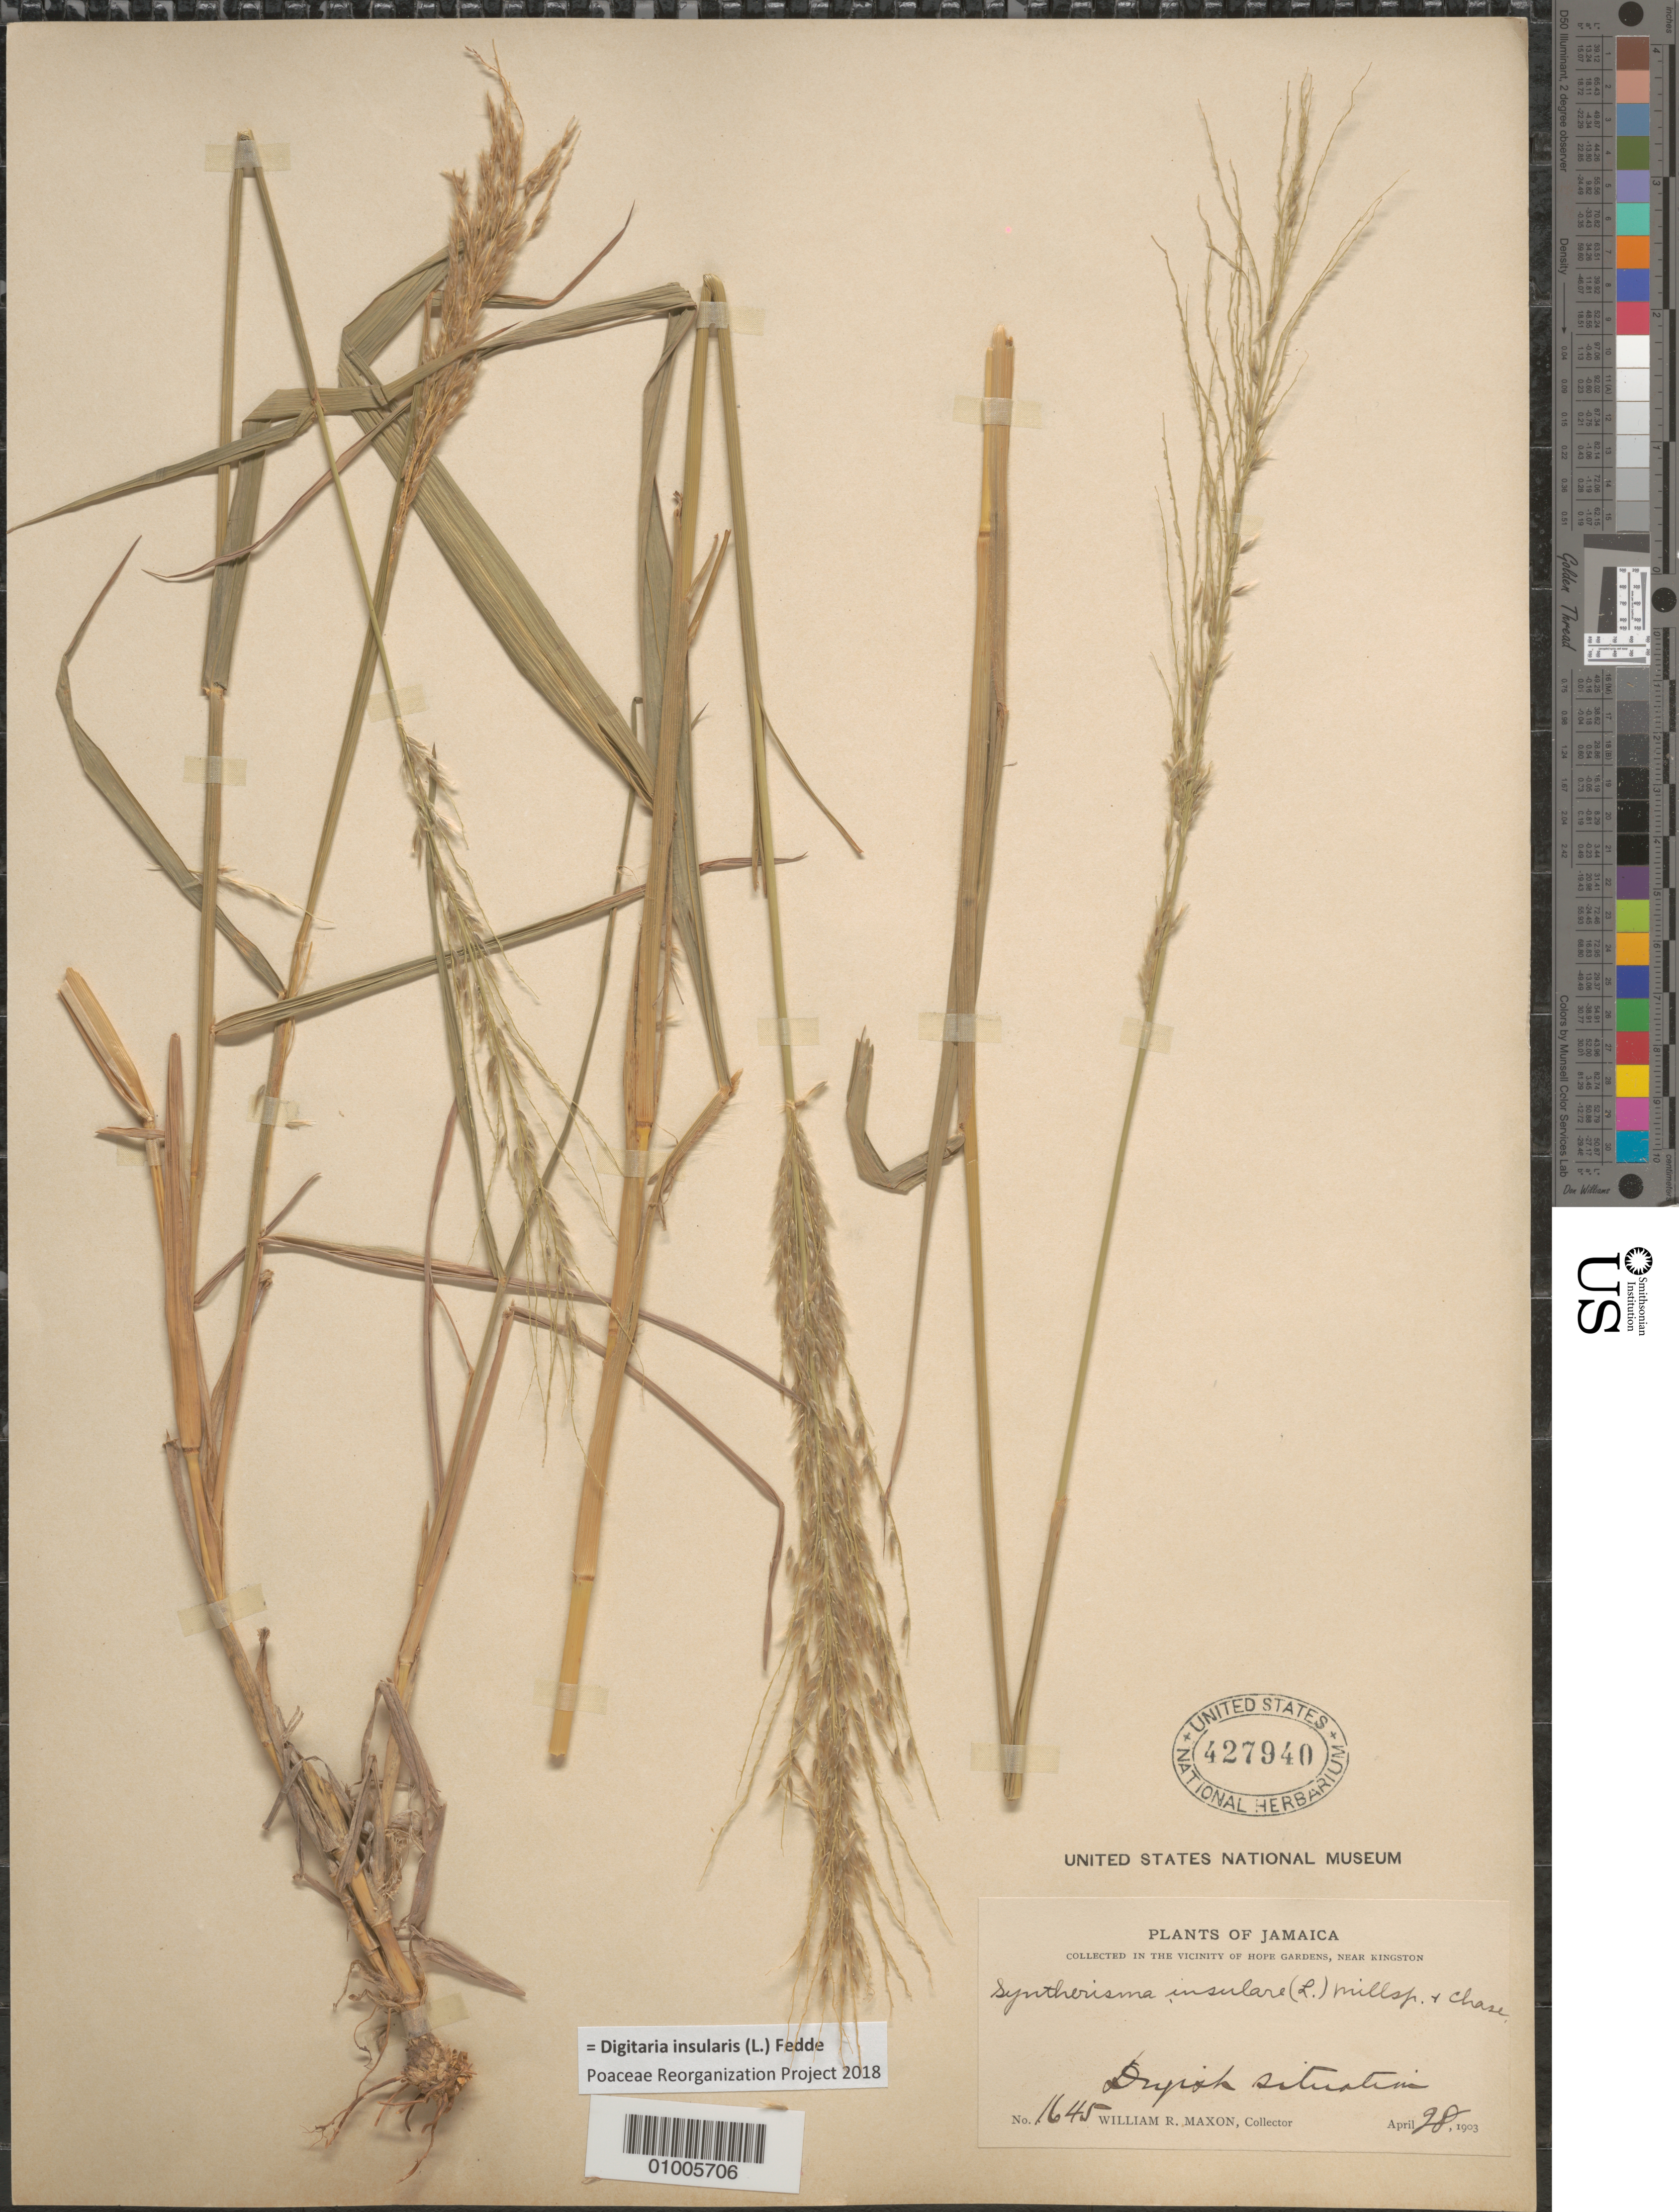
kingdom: Plantae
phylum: Tracheophyta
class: Liliopsida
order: Poales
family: Poaceae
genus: Digitaria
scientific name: Digitaria insularis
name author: (L.) Mez ex Ekman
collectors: W. R. Maxon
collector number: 1645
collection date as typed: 23 Apr 1903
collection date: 1903-04-23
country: Jamaica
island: Jamaica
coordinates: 0 N, 0 E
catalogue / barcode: US 427940